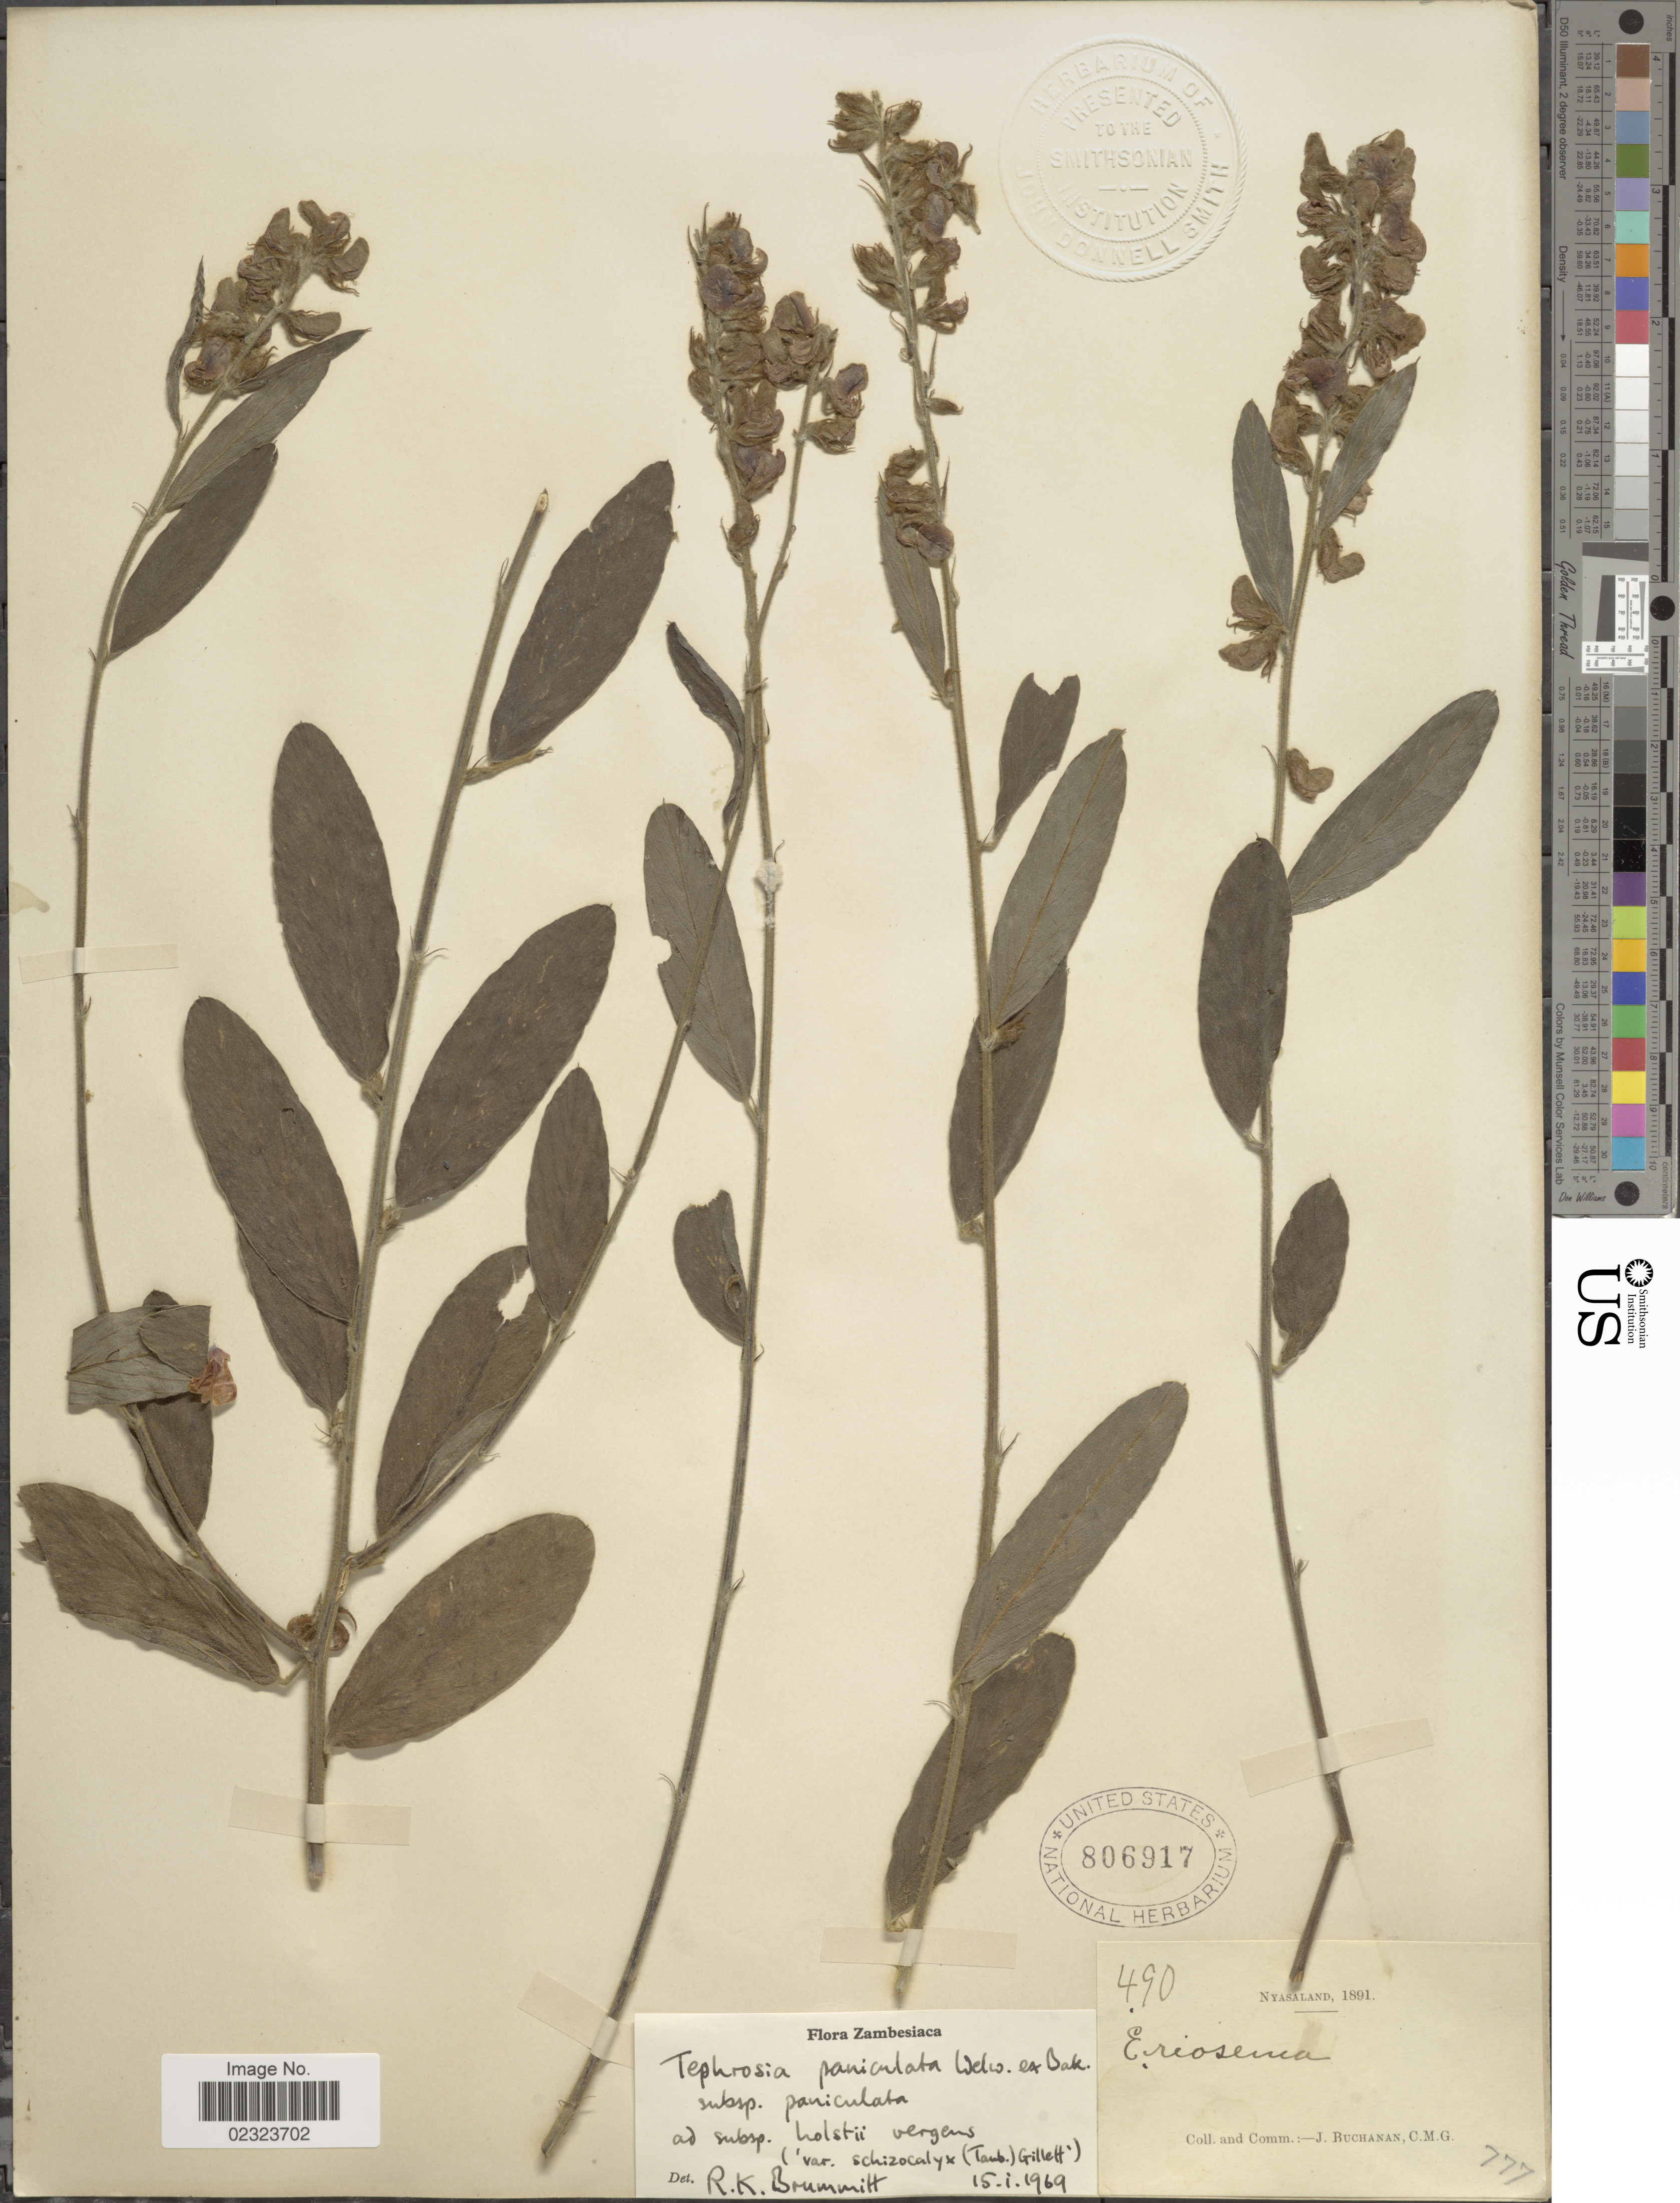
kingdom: Plantae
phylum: Tracheophyta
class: Magnoliopsida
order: Fabales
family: Fabaceae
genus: Tephrosia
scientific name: Tephrosia paniculata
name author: Baker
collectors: J. Buchanan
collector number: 490?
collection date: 1891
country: Malawi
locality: Nyasland.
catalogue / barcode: US 806917